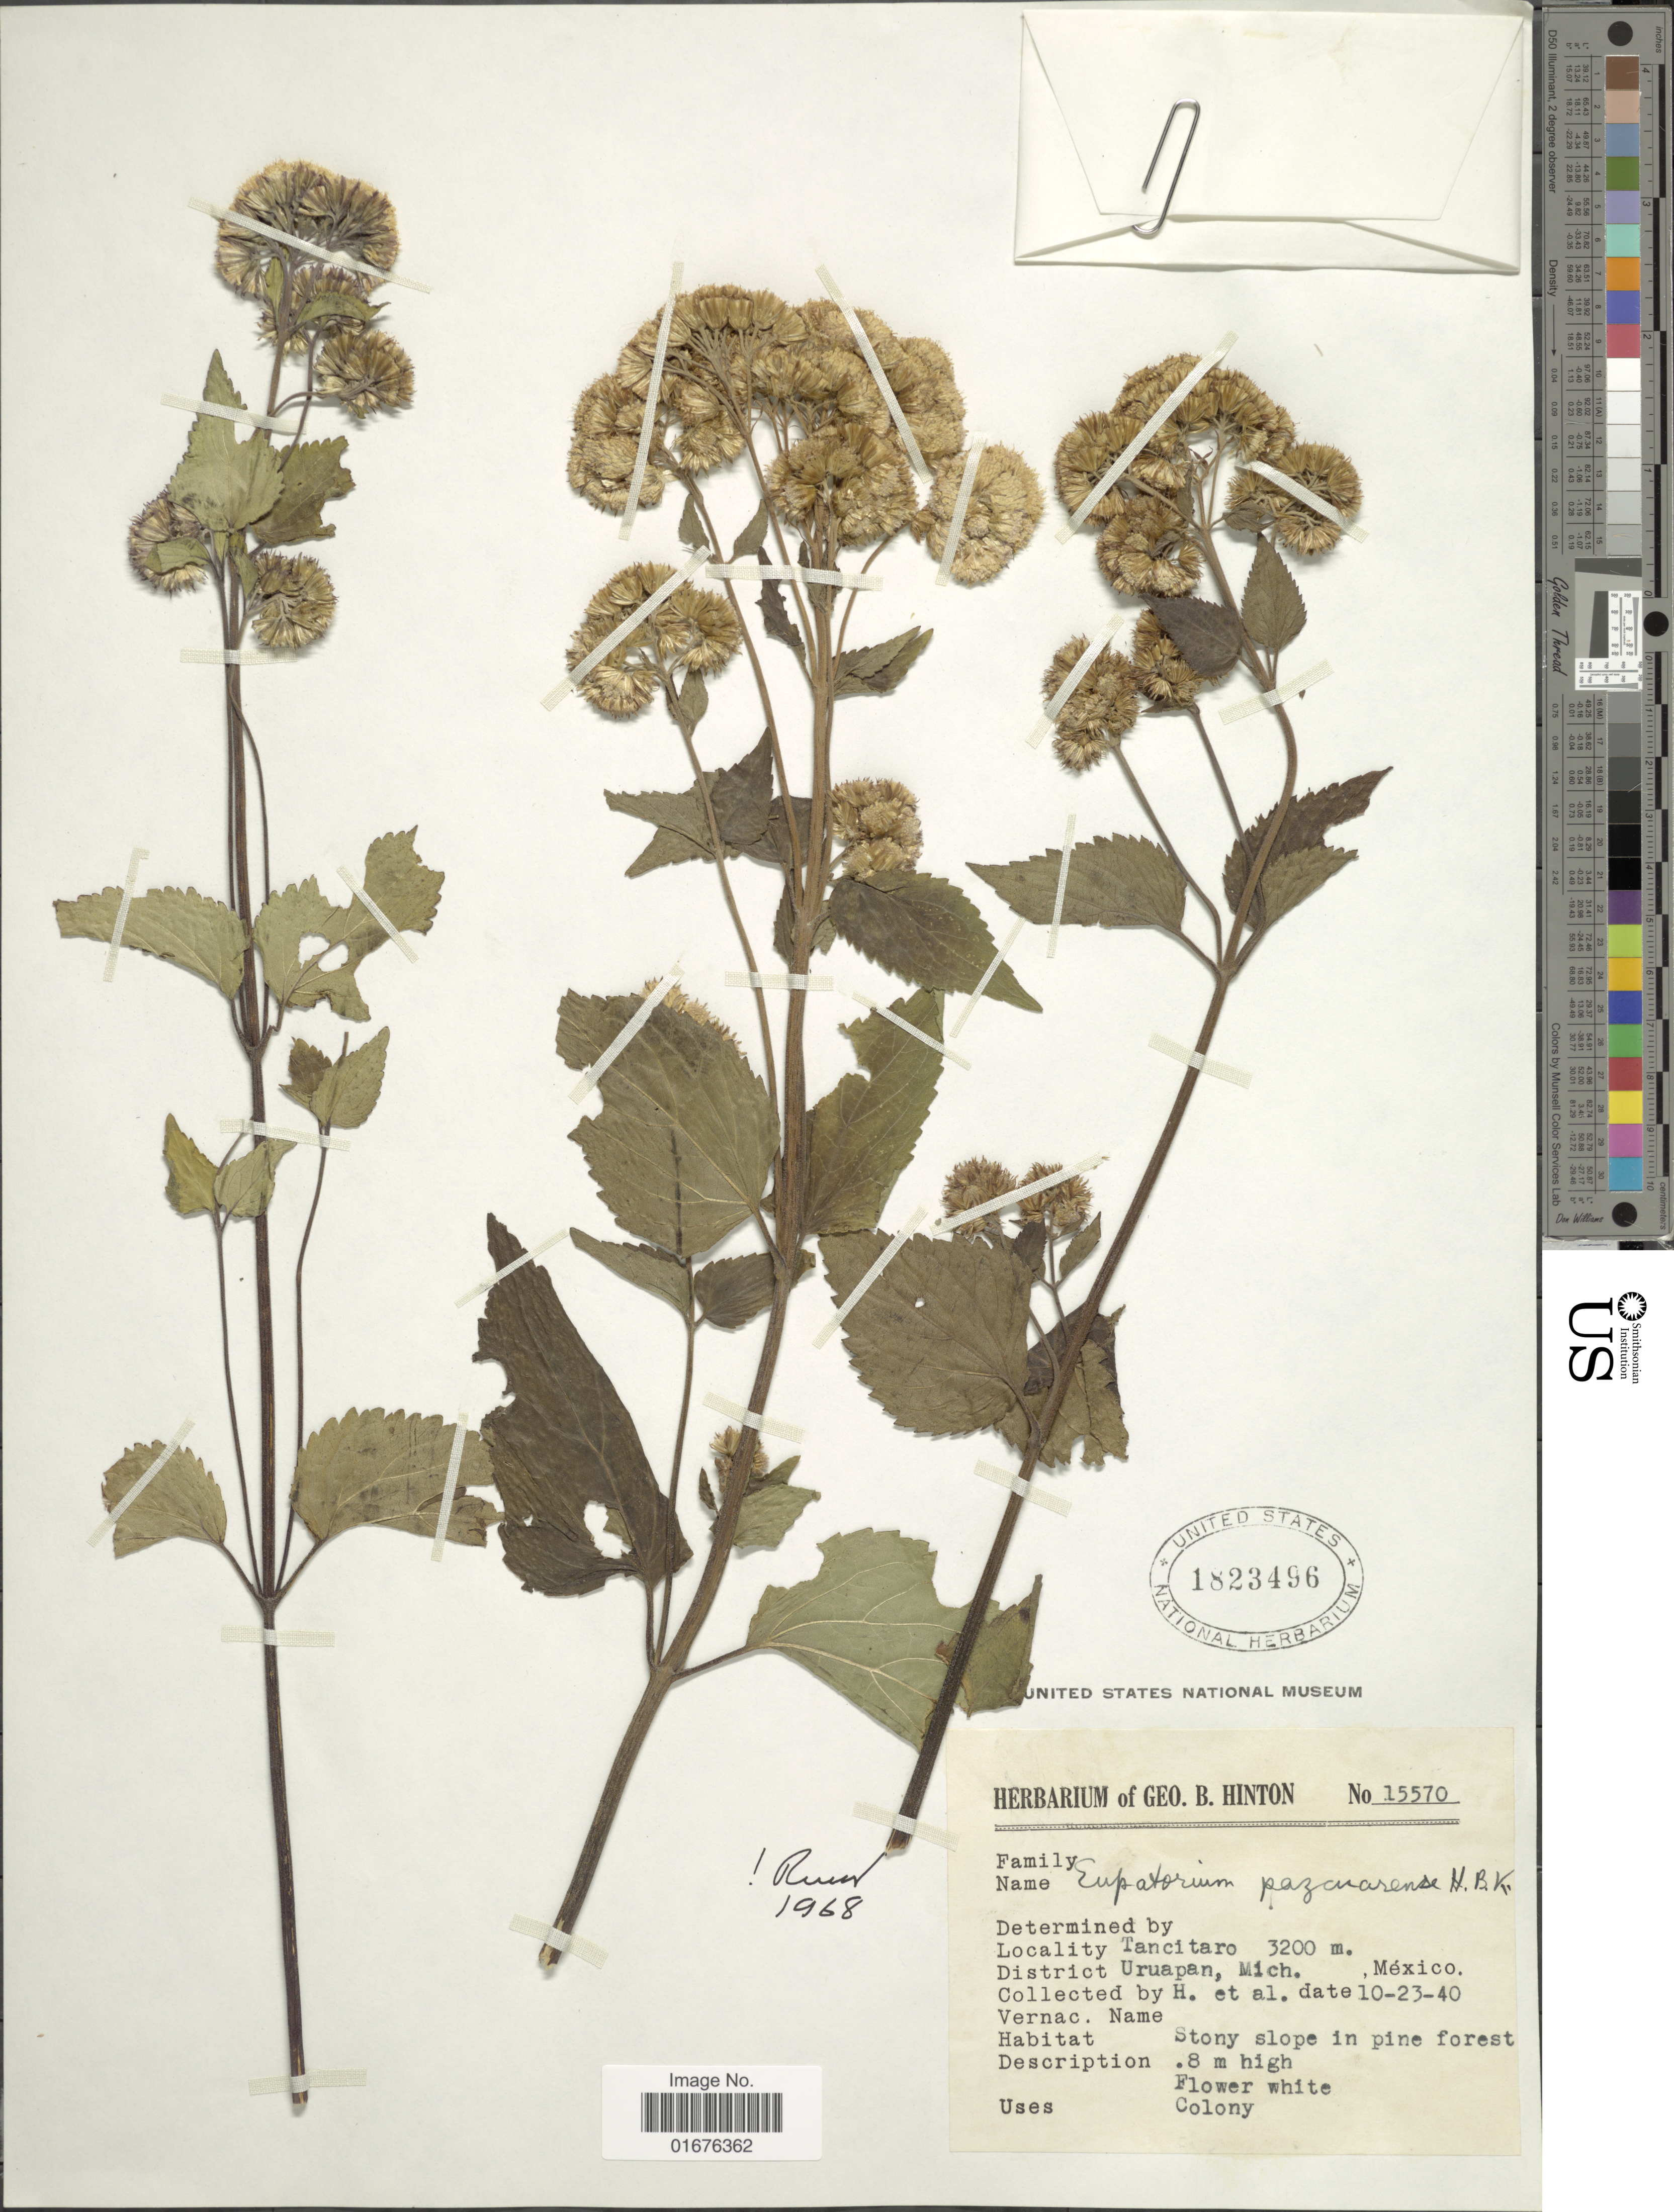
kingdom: Plantae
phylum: Tracheophyta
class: Magnoliopsida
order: Asterales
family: Asteraceae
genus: Ageratina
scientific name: Ageratina pazcuarensis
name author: (Kunth) R.M. King & H. Rob.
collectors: G. B. Hinton & et al.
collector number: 15570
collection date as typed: Transcribed d/m/y: 23/10/40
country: Mexico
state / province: Michoacán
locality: Tancitari, District Uruapan, stony slope in pine forest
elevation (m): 3200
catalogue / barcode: US 1823496